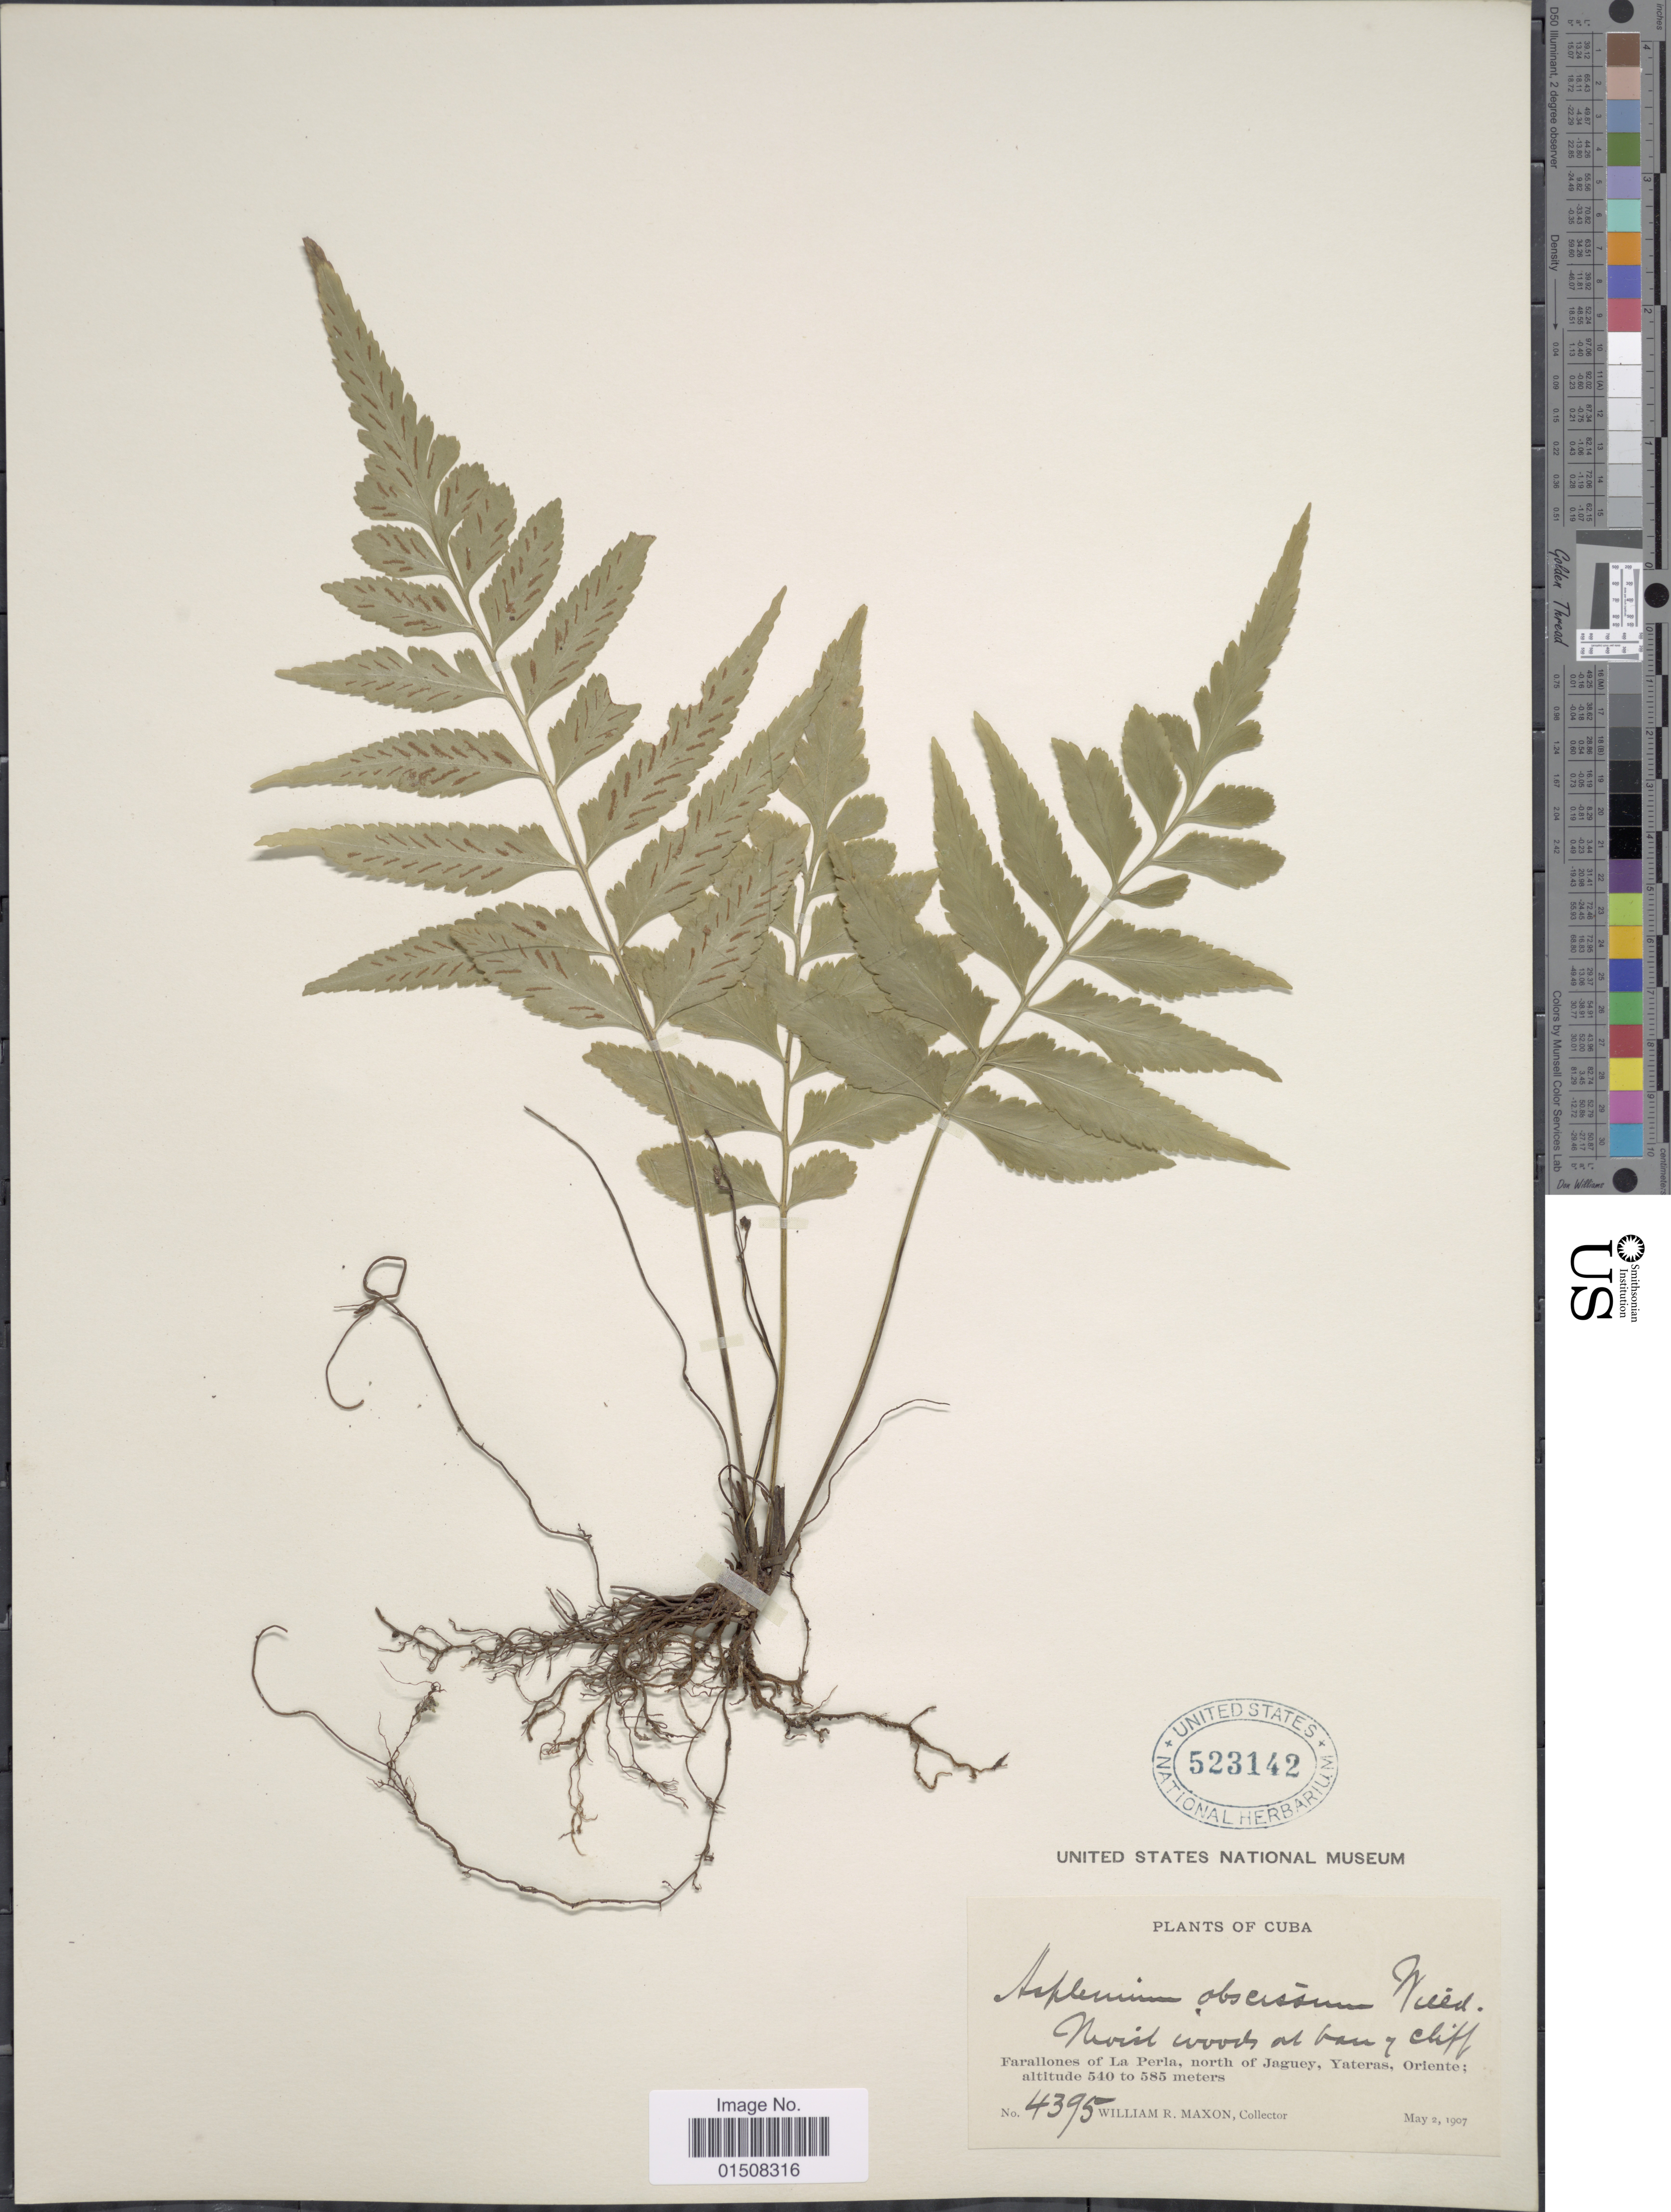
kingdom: Plantae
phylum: Tracheophyta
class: Polypodiopsida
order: Polypodiales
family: Aspleniaceae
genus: Asplenium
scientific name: Asplenium abscissum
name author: Willd.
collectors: W. R. Maxon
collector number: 4395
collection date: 1907-05-02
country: Cuba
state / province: Oriente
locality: Farallones of La Perla, north of Jaguey,Yateras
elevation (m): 540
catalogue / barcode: US 523142